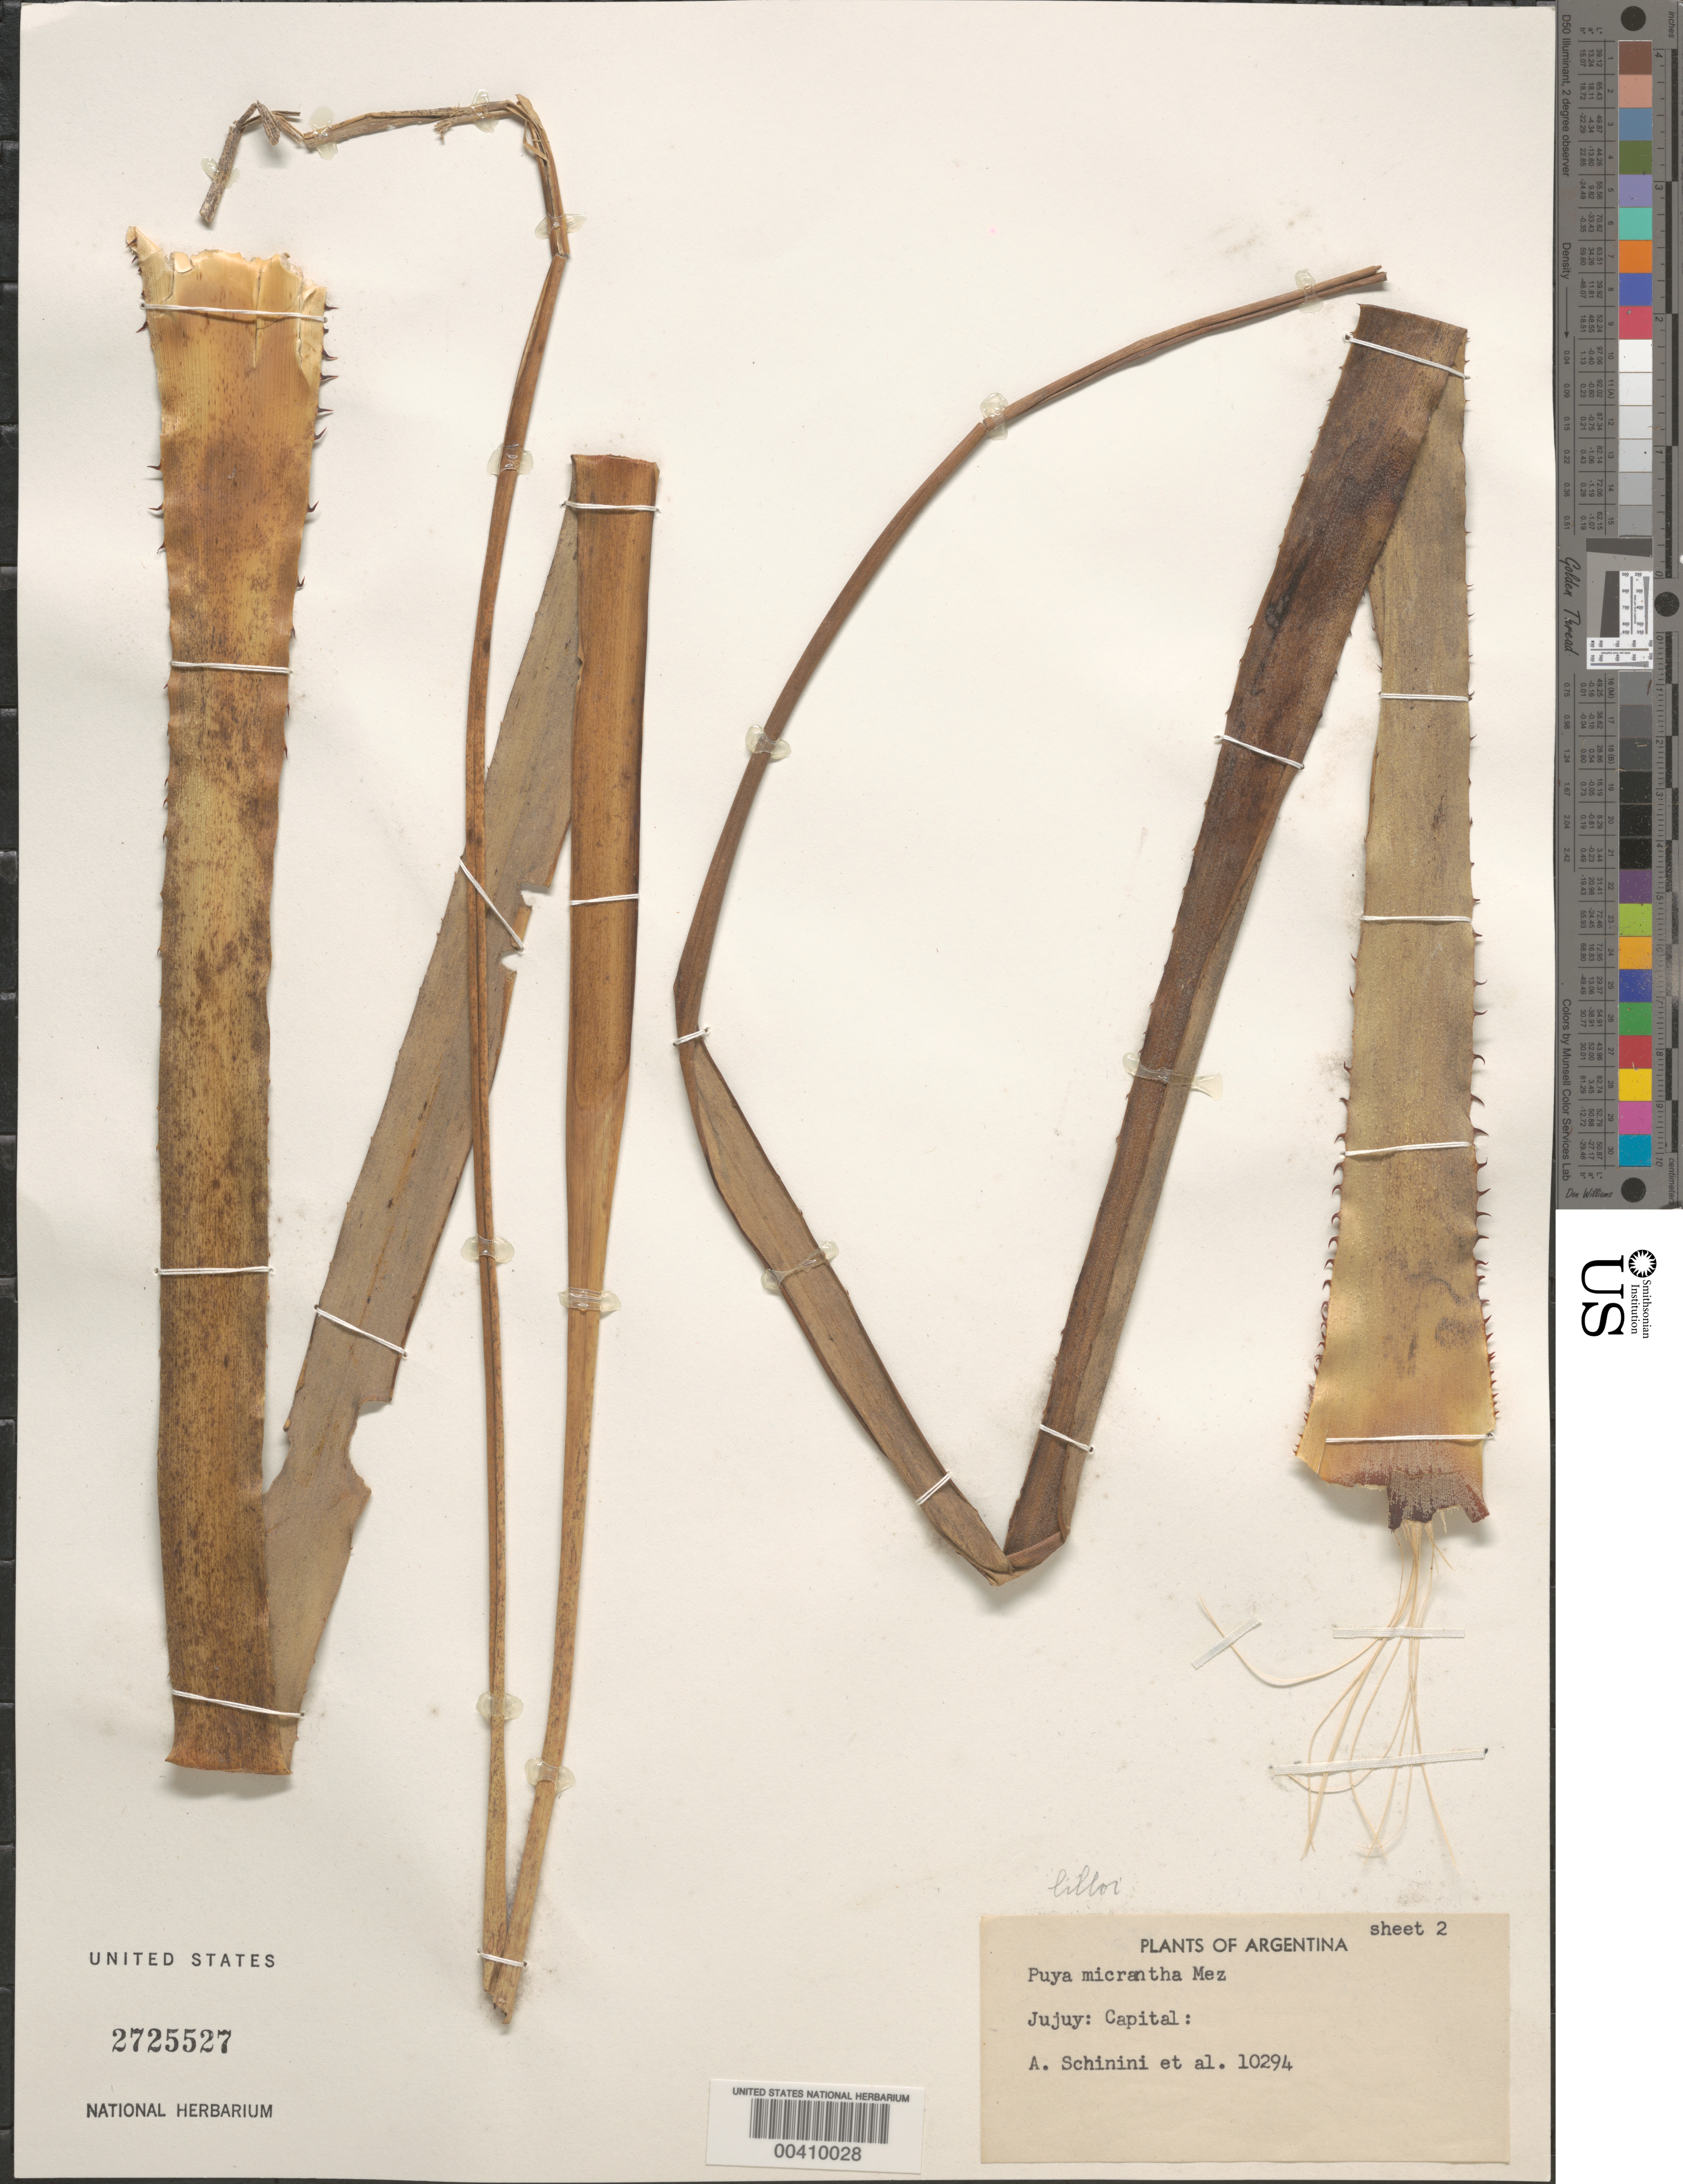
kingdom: Plantae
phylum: Tracheophyta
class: Liliopsida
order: Poales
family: Bromeliaceae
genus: Puya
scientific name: Puya lilloi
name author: A. Cast.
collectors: C. Schinini, C. Quarin, M. M. Arbo & S. Pire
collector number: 10294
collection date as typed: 03 Nov 1974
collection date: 1974-11-03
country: Argentina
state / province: Jujuy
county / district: Capital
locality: Camino de Lozano a Tiraxi, ruta 29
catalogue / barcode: US 2725527